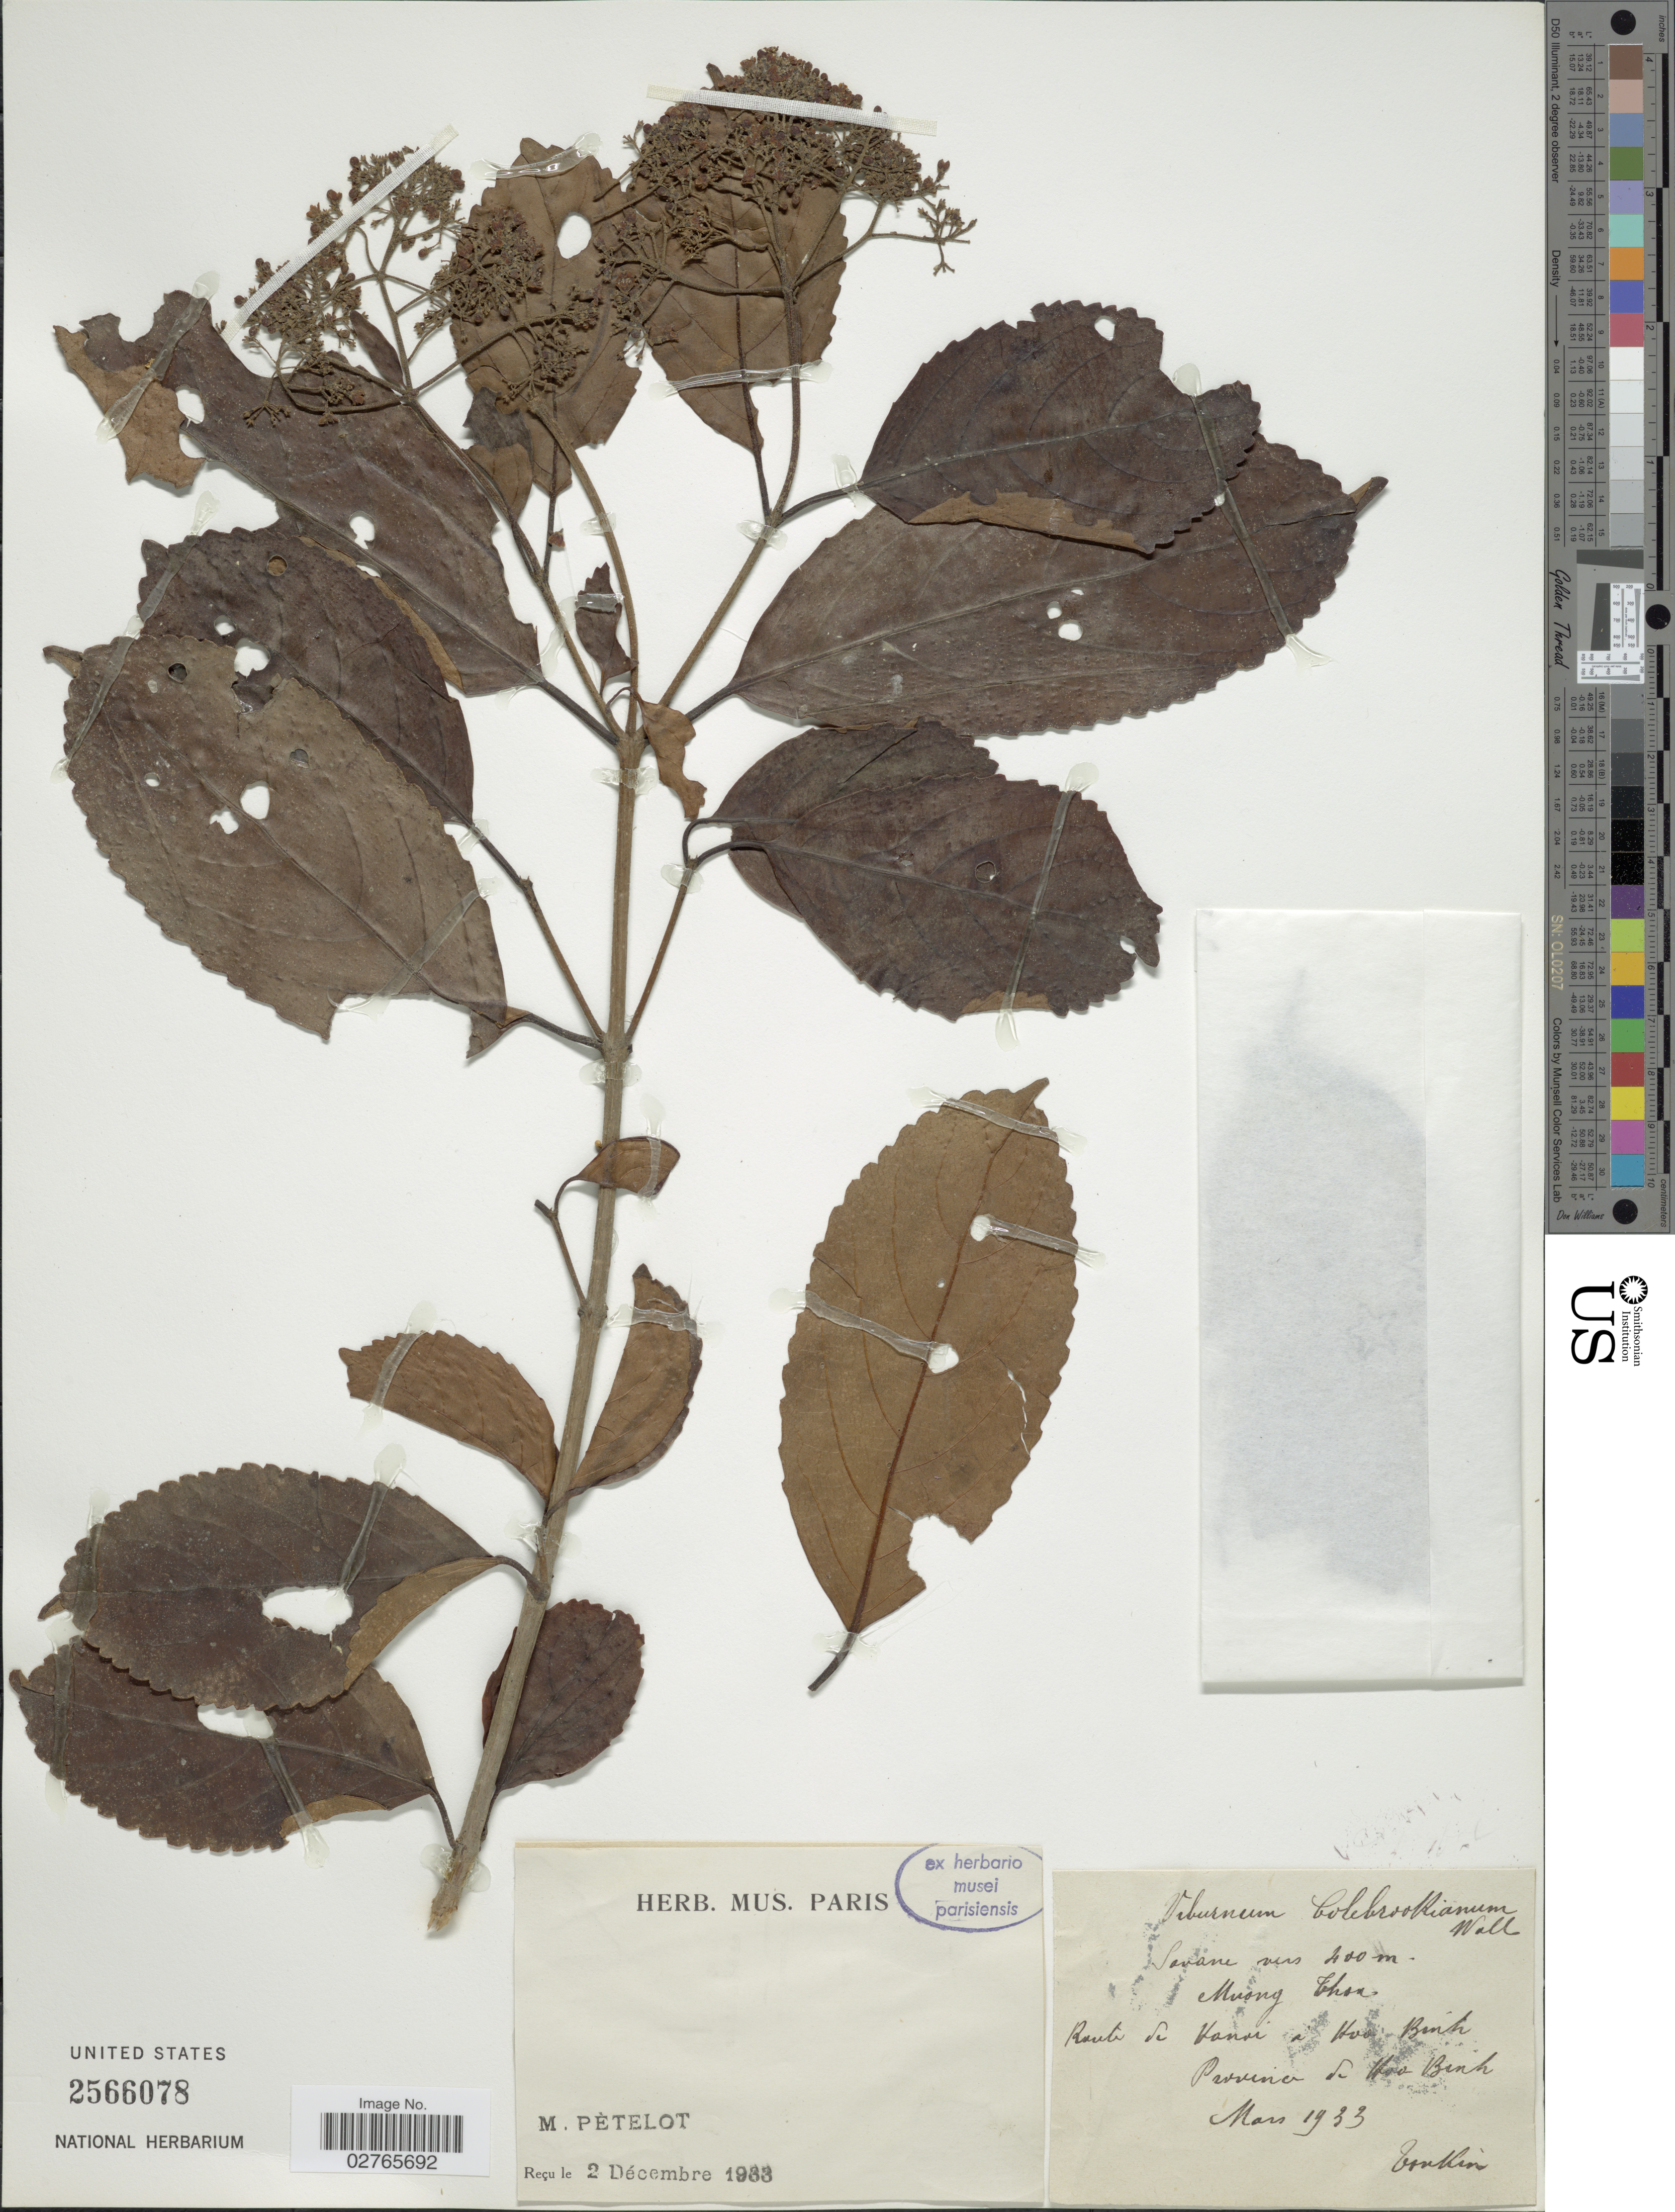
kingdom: Plantae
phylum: Tracheophyta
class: Magnoliopsida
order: Dipsacales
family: Viburnaceae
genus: Viburnum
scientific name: Viburnum colebrookeanum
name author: Wall. ex DC.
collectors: M. Petelot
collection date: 1933-03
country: Vietnam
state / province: Hoa Binh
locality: Muong Thon. Route de Hanri [interpreted] à Hoa Binh, Province de Hoa Binh. Ton Kin.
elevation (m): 400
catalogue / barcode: US 2566078